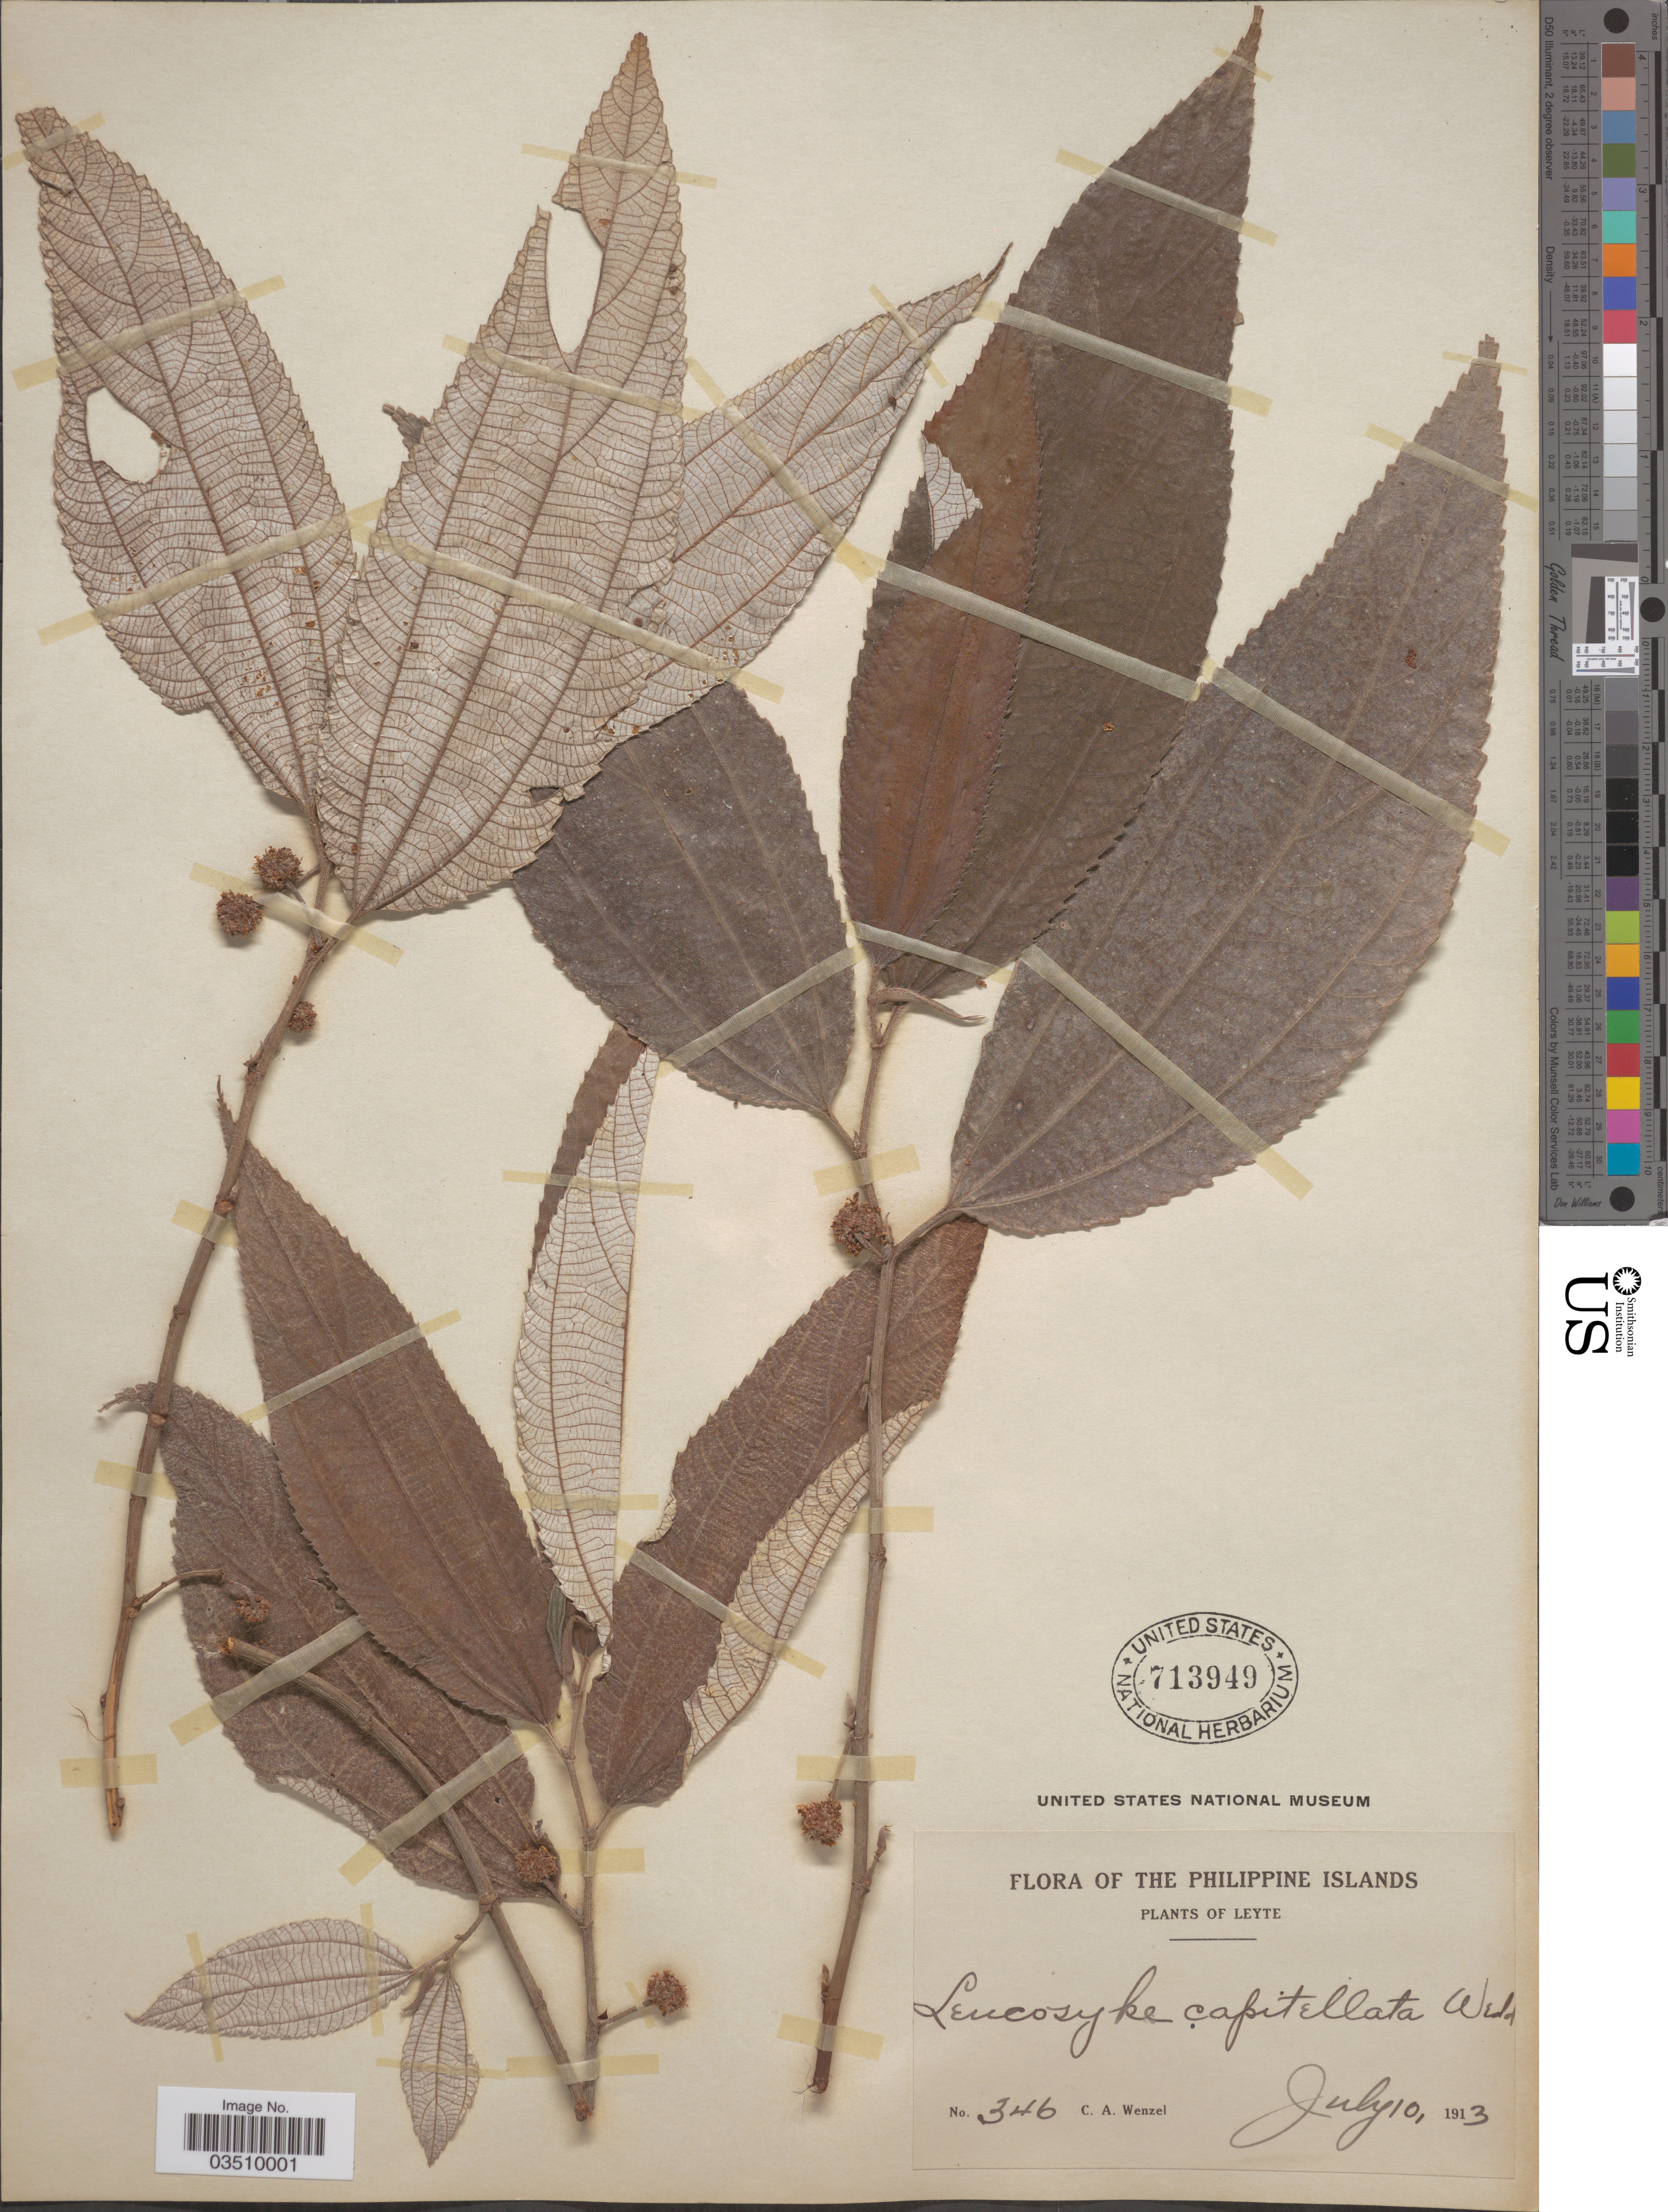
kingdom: Plantae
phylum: Tracheophyta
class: Magnoliopsida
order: Rosales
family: Urticaceae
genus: Leucosyke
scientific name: Leucosyke capitellata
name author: (Poir.) Wedd.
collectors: C. Wenzel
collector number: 346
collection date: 1913-07-10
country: Philippines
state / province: Eastern Visayas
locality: Philippine Islands. Leyte.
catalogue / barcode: US 713949